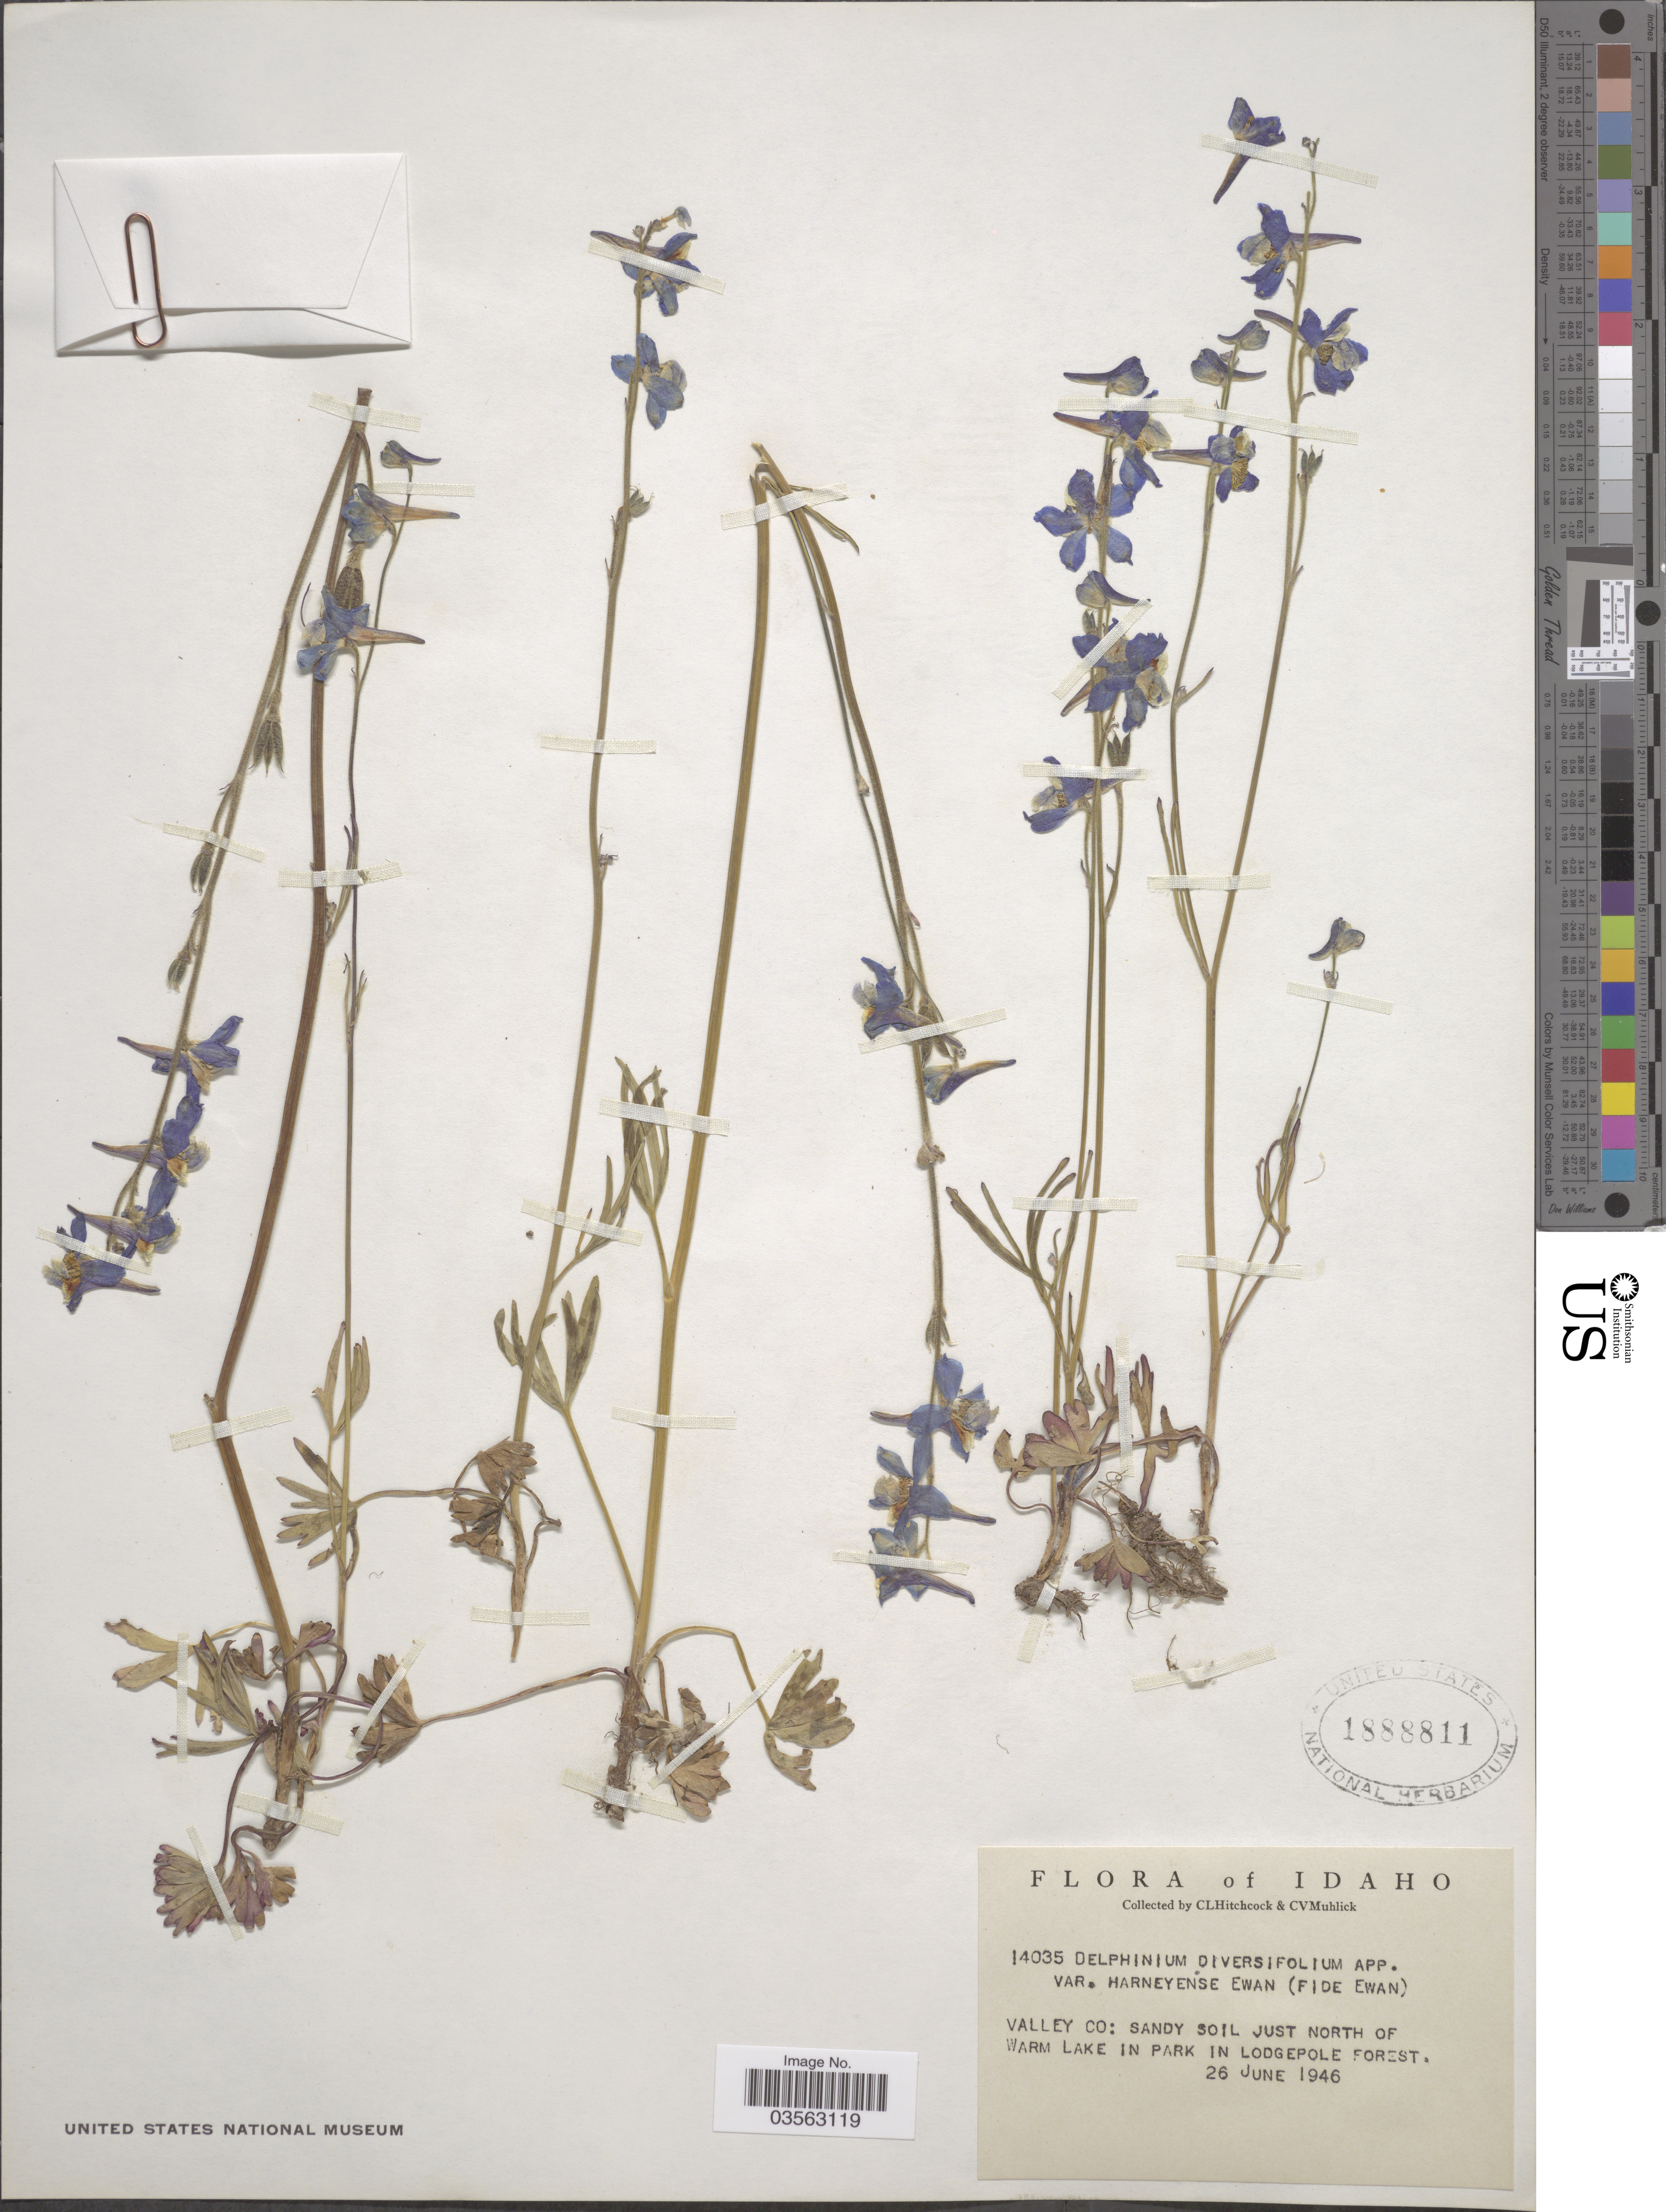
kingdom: Plantae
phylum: Tracheophyta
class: Magnoliopsida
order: Ranunculales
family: Ranunculaceae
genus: Delphinium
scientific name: Delphinium diversifolium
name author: Greene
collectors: C. L. Hitchcock & C. V. Muhlick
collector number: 14035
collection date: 1946-06-26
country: United States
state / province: Idaho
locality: Valley Co: Sandy soil just north of Warm Lake in park in Lodgepole Forest.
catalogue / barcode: US 1888811